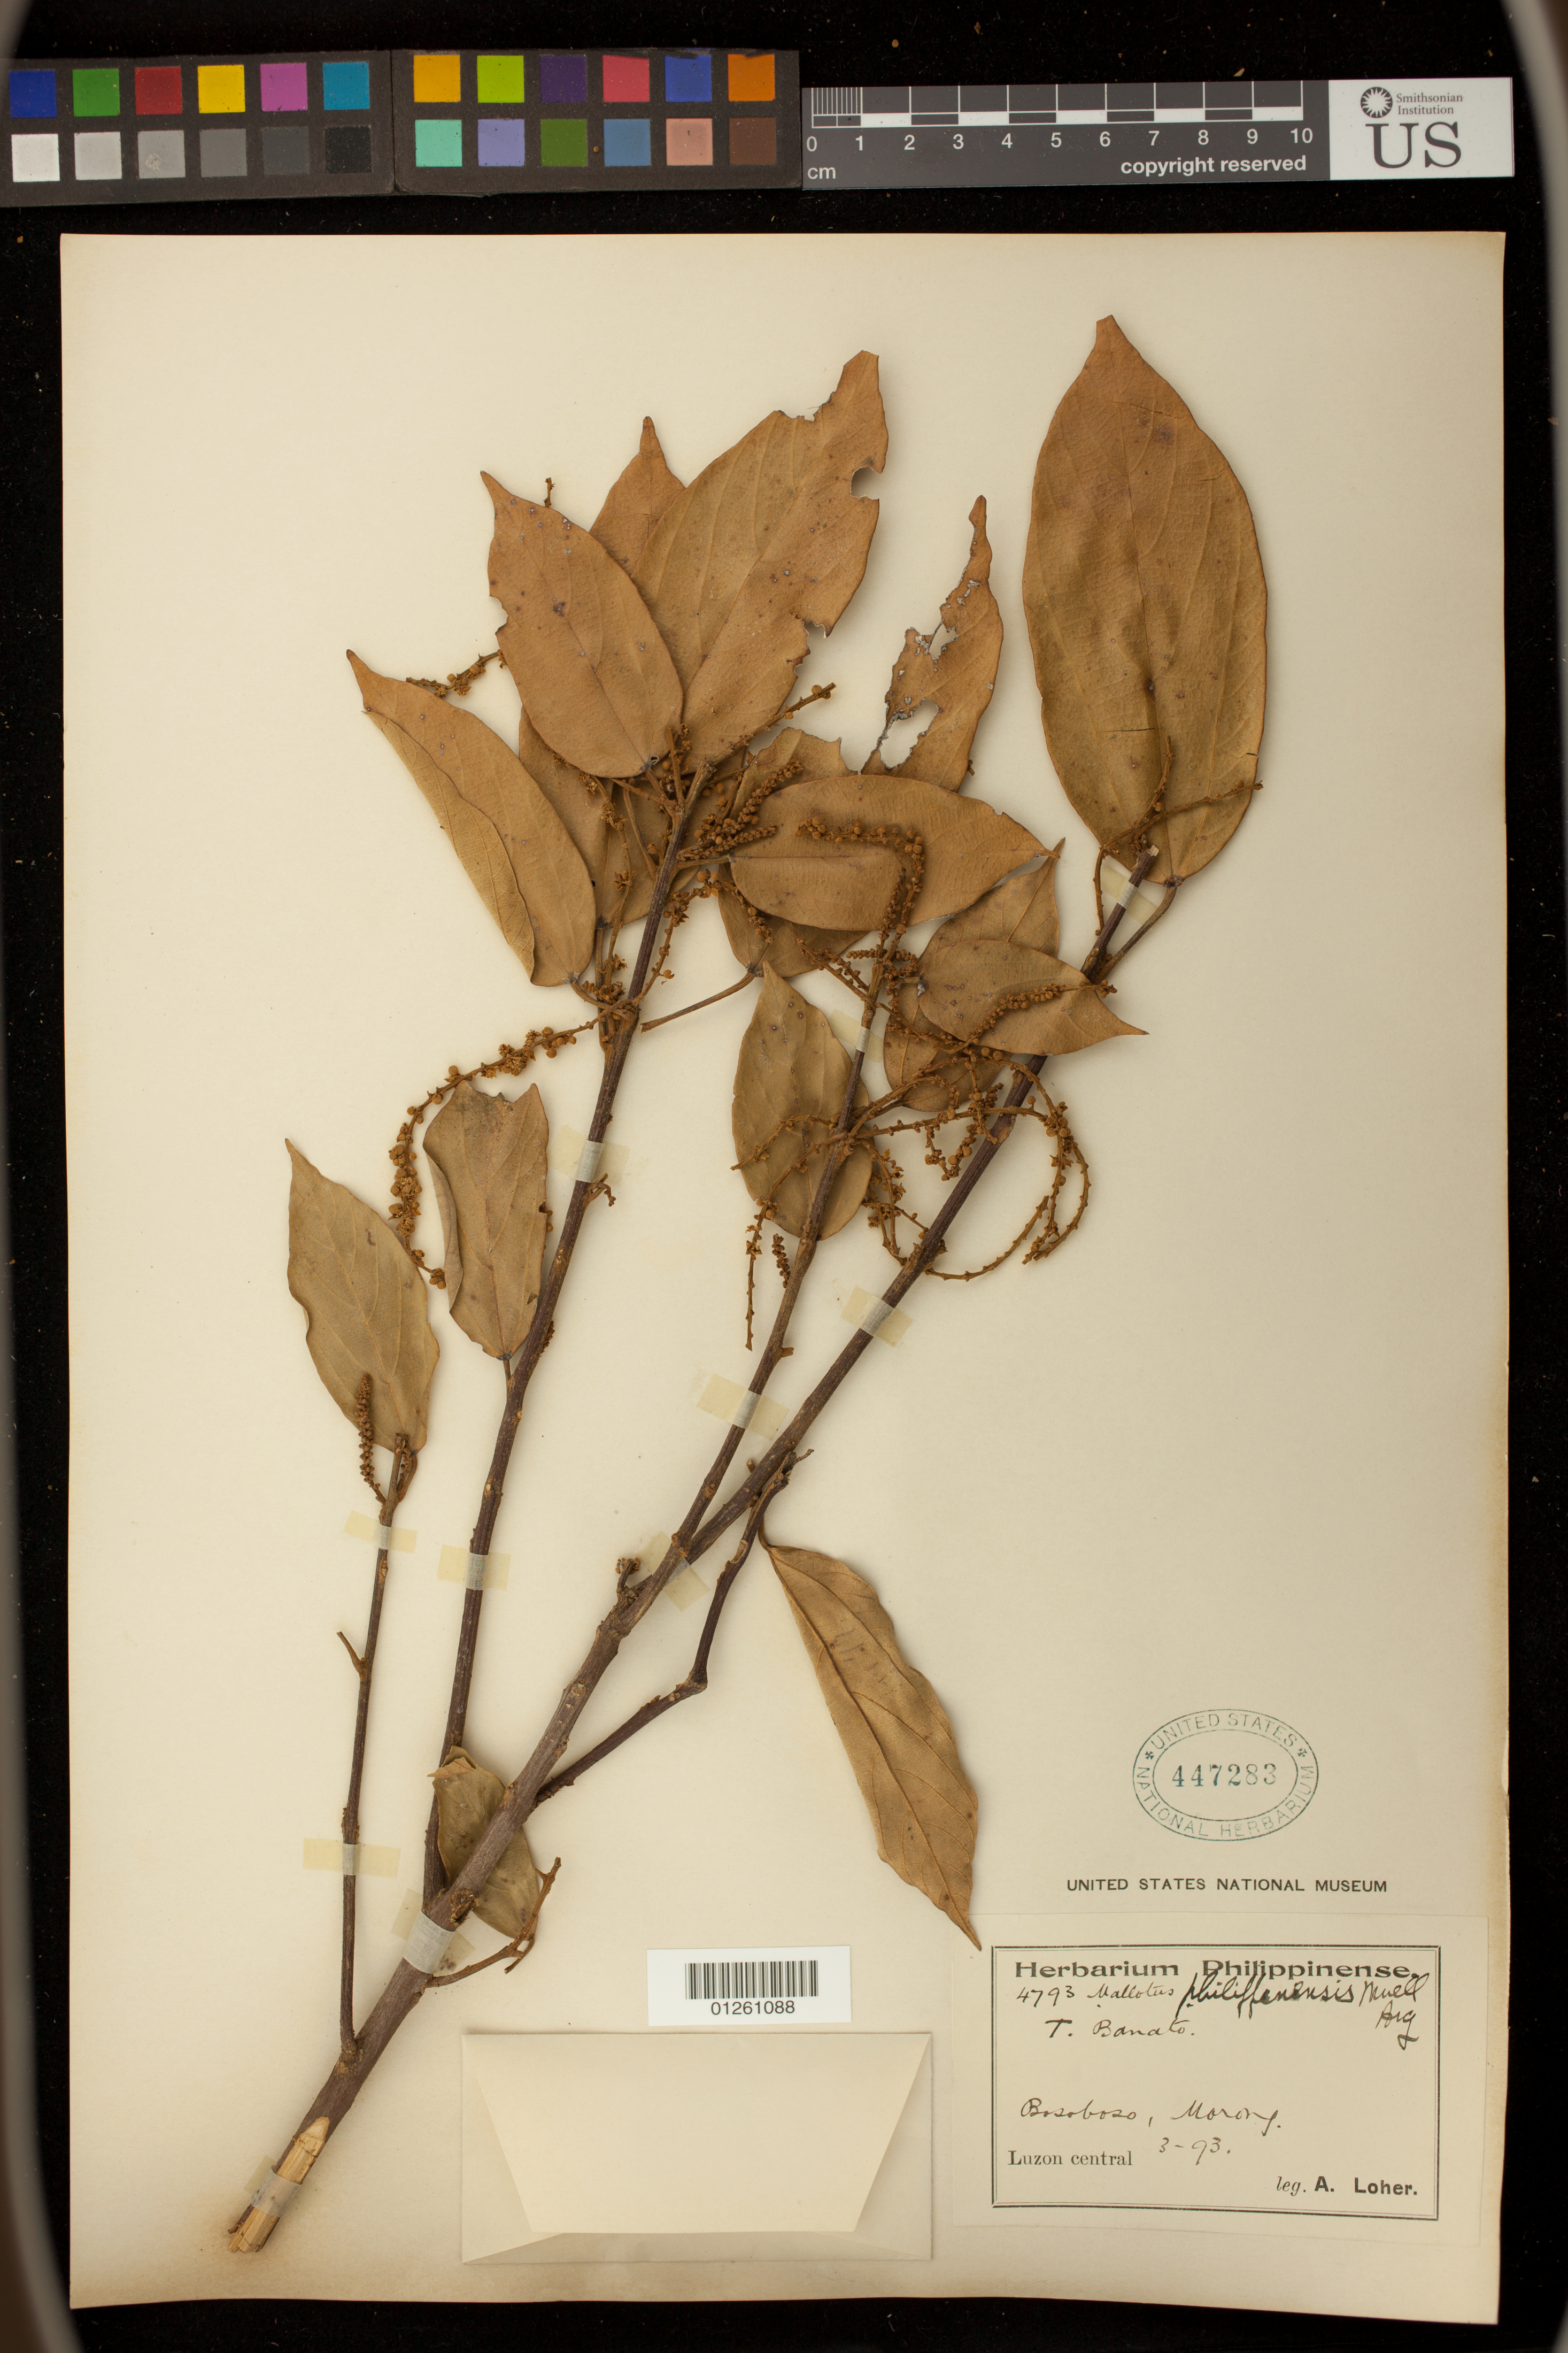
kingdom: Plantae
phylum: Tracheophyta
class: Magnoliopsida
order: Malpighiales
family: Euphorbiaceae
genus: Mallotus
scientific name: Mallotus philippensis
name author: (Lam.) Müll. Arg.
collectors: A. Loher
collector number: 4793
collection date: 1893-03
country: Philippines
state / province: Calabarzon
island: Luzon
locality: Bosoboso, Morong, Luzon central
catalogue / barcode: US 447283